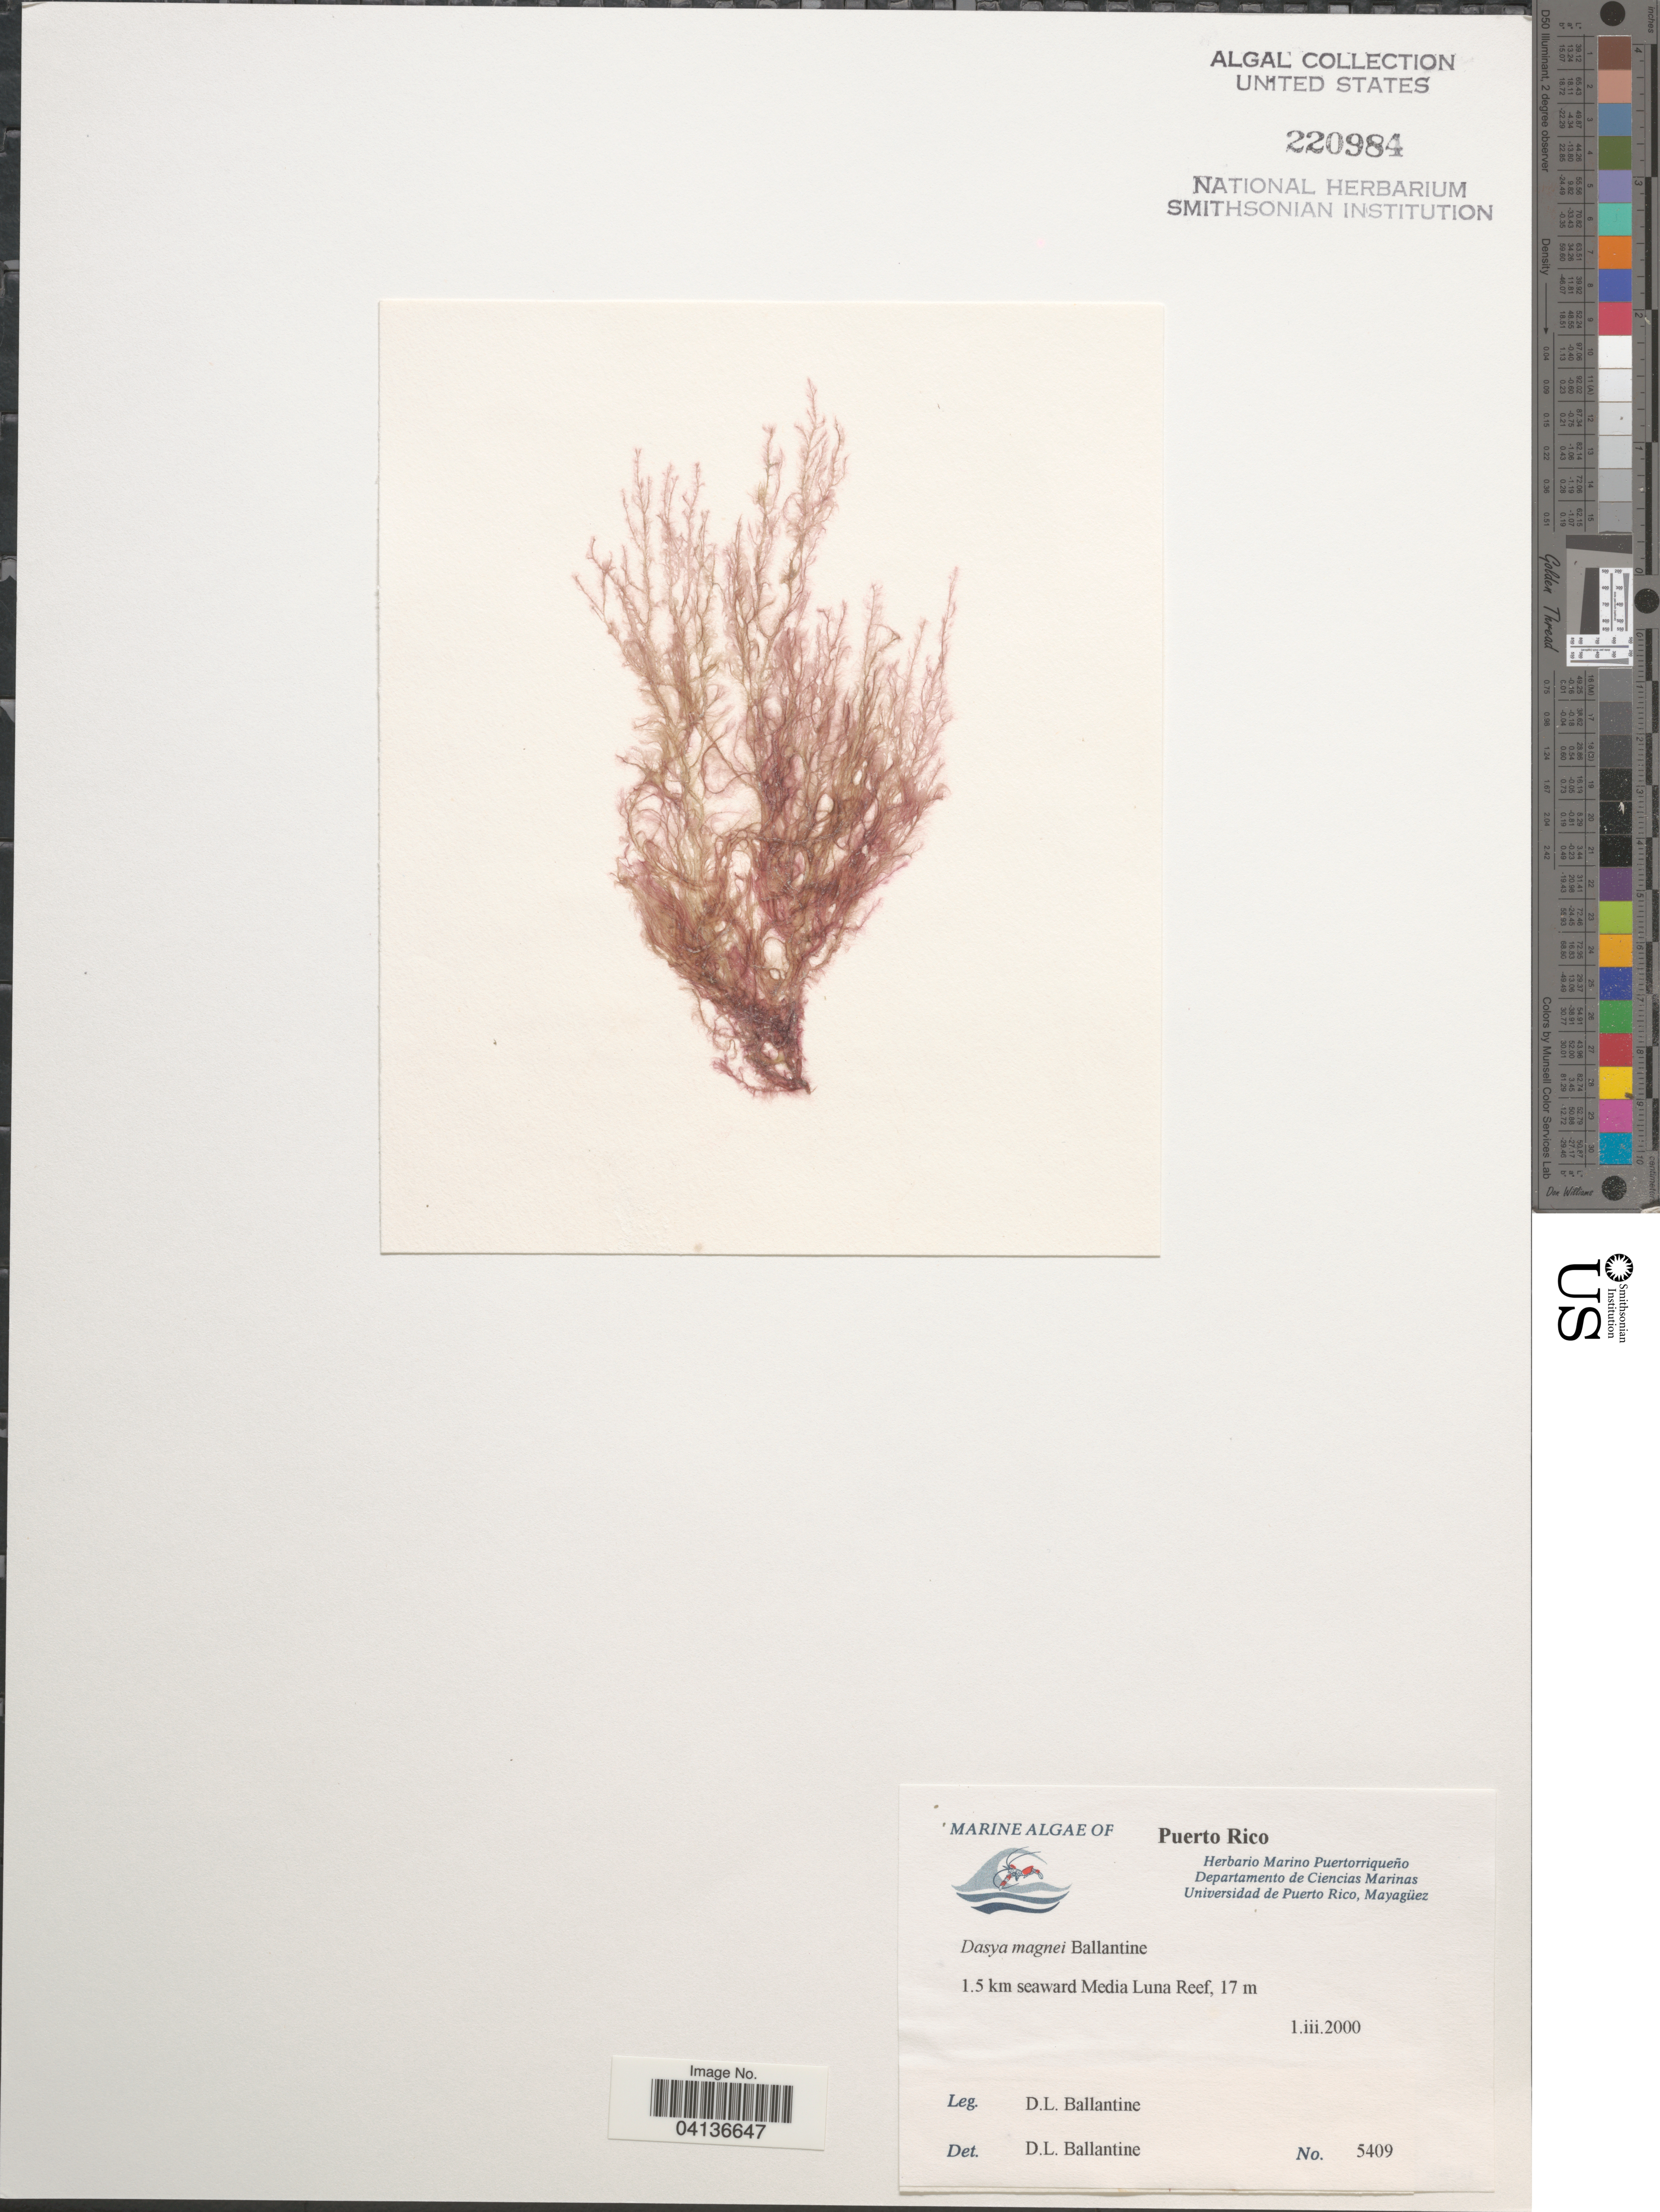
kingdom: Plantae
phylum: Rhodophyta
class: Florideophyceae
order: Ceramiales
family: Dasyaceae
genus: Dasya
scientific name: Dasya magnei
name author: D.L. Ballant.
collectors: D.L. Ballantine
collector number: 5409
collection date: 2000-03-01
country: Puerto Rico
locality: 1.5 km seaward Media Luna Reef.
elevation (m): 17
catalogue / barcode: US 220984